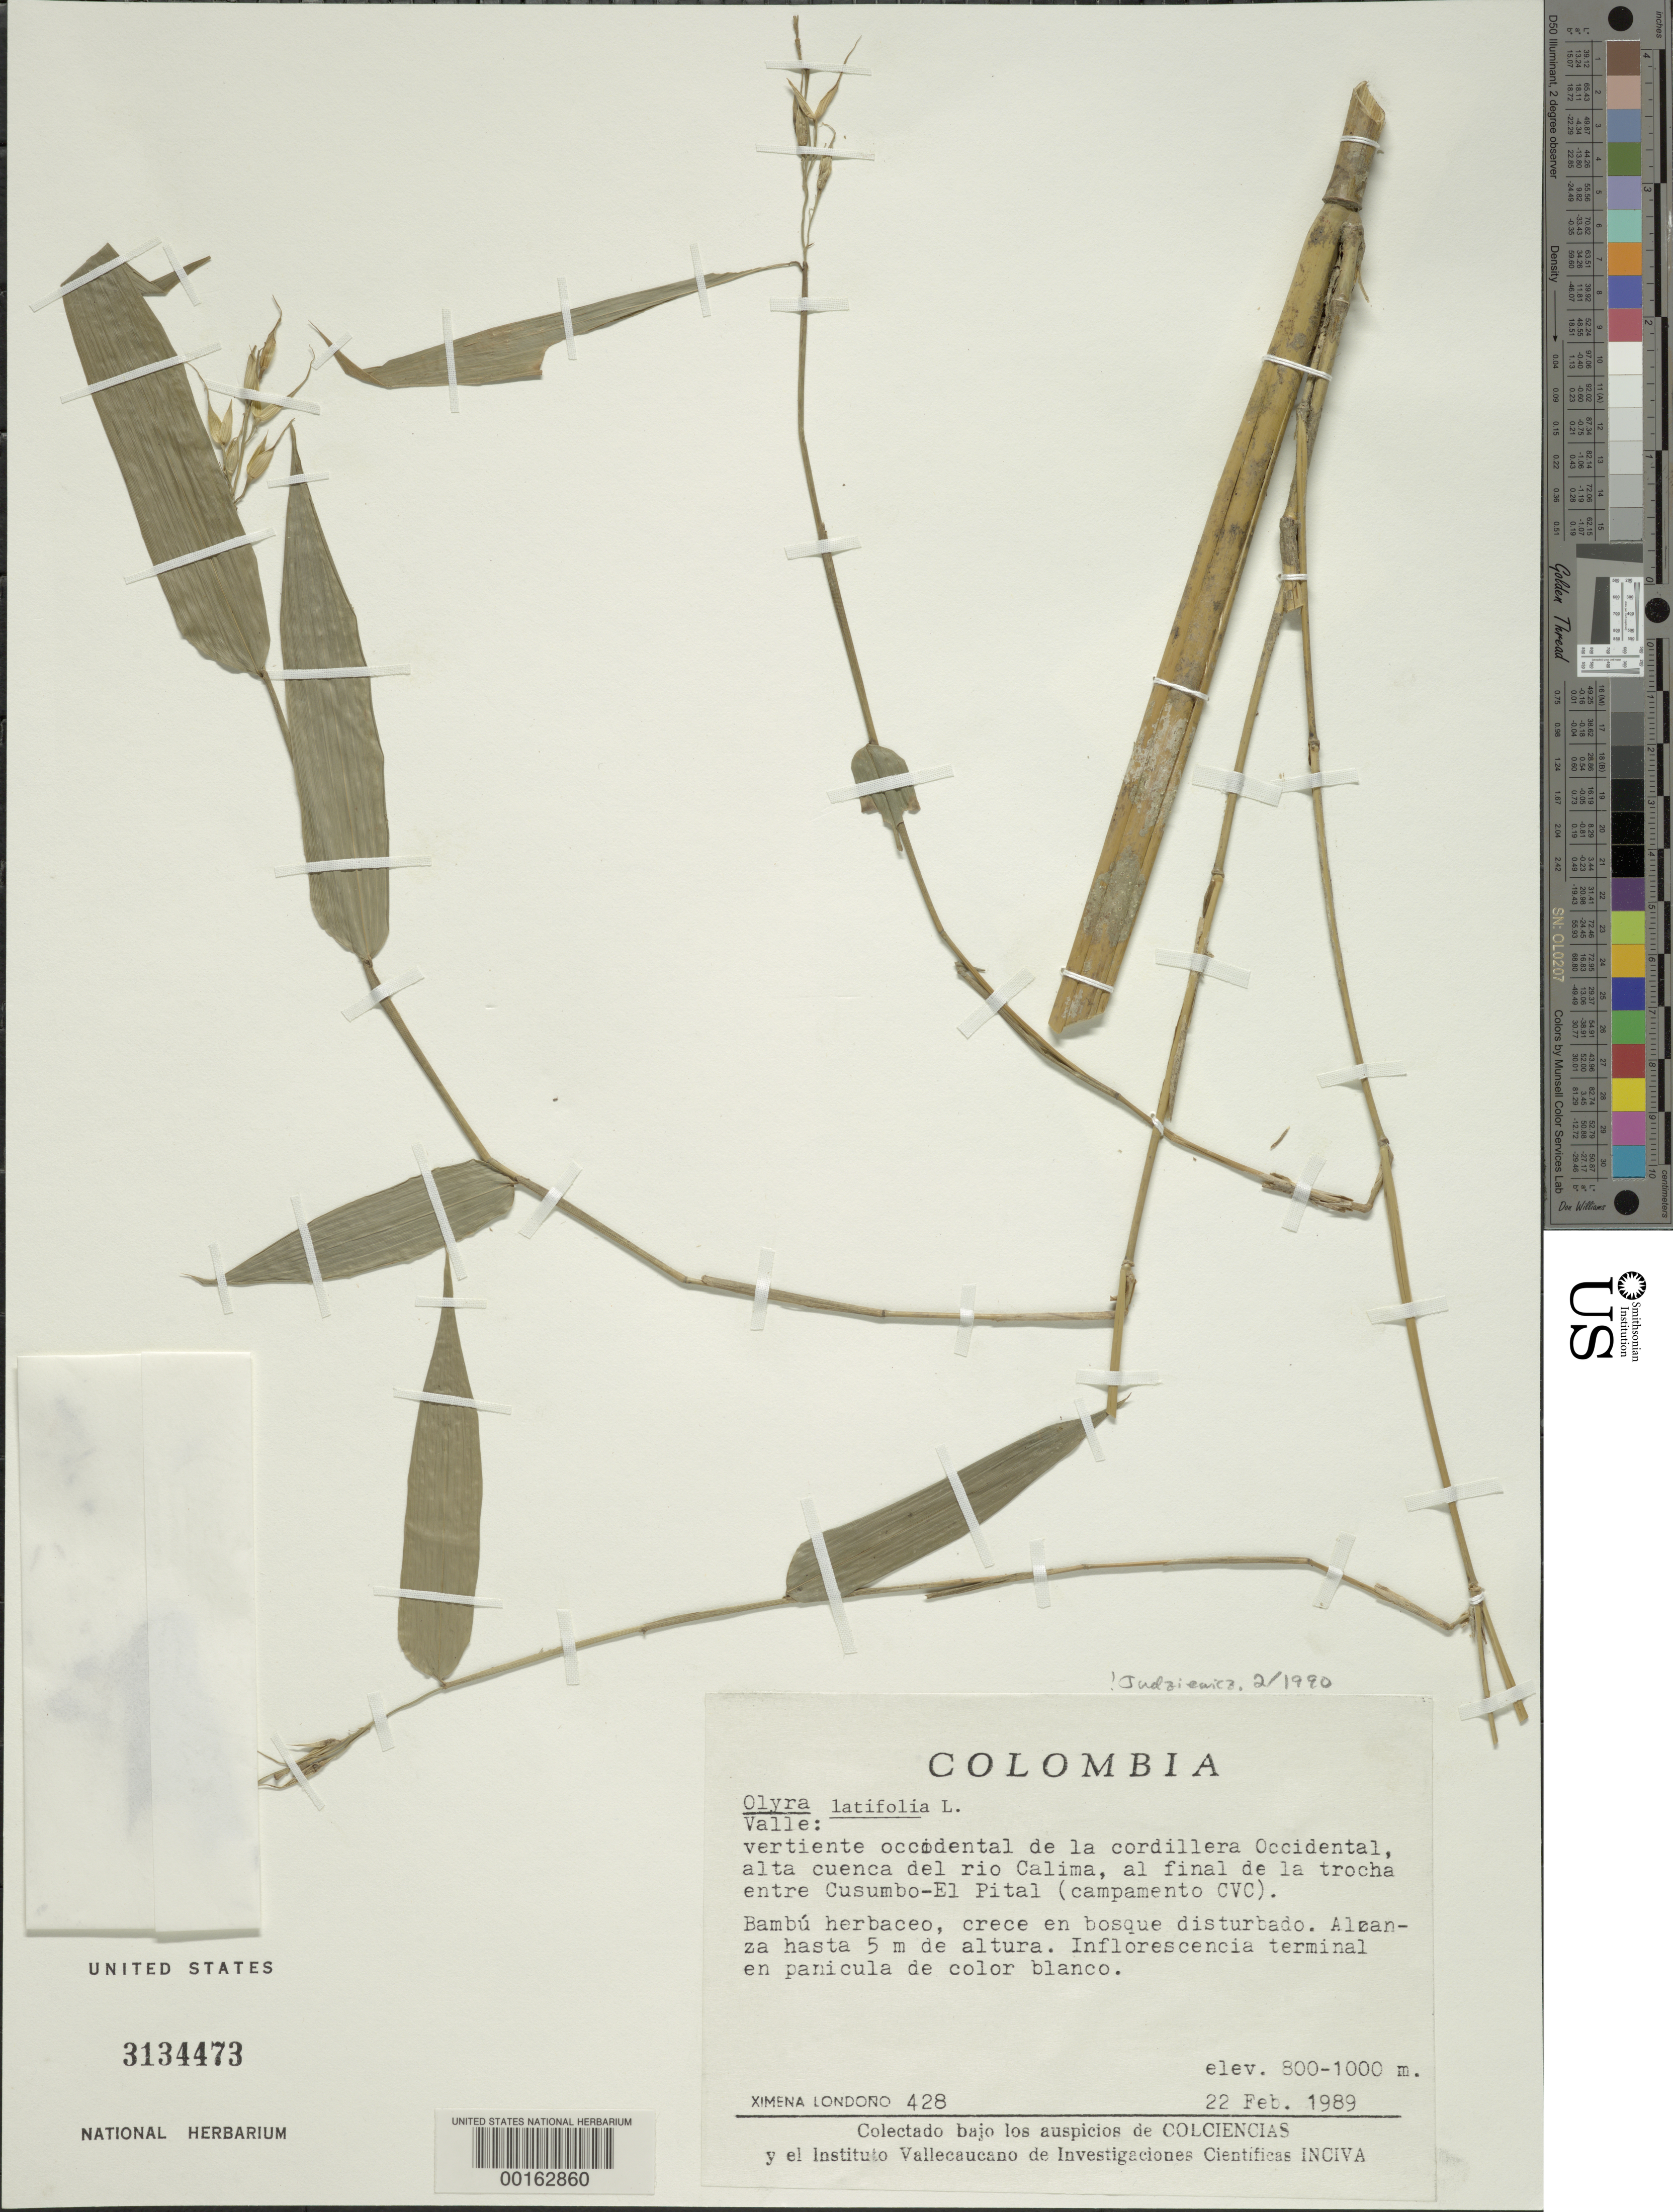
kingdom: Plantae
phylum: Tracheophyta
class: Liliopsida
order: Poales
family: Poaceae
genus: Olyra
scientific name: Olyra latifolia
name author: L.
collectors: X. Londoño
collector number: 428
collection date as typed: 22 Feb 1989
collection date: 1989-02-22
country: Colombia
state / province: Valle del Cauca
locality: Cusumbo, el Pital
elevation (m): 800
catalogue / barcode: US 3134473